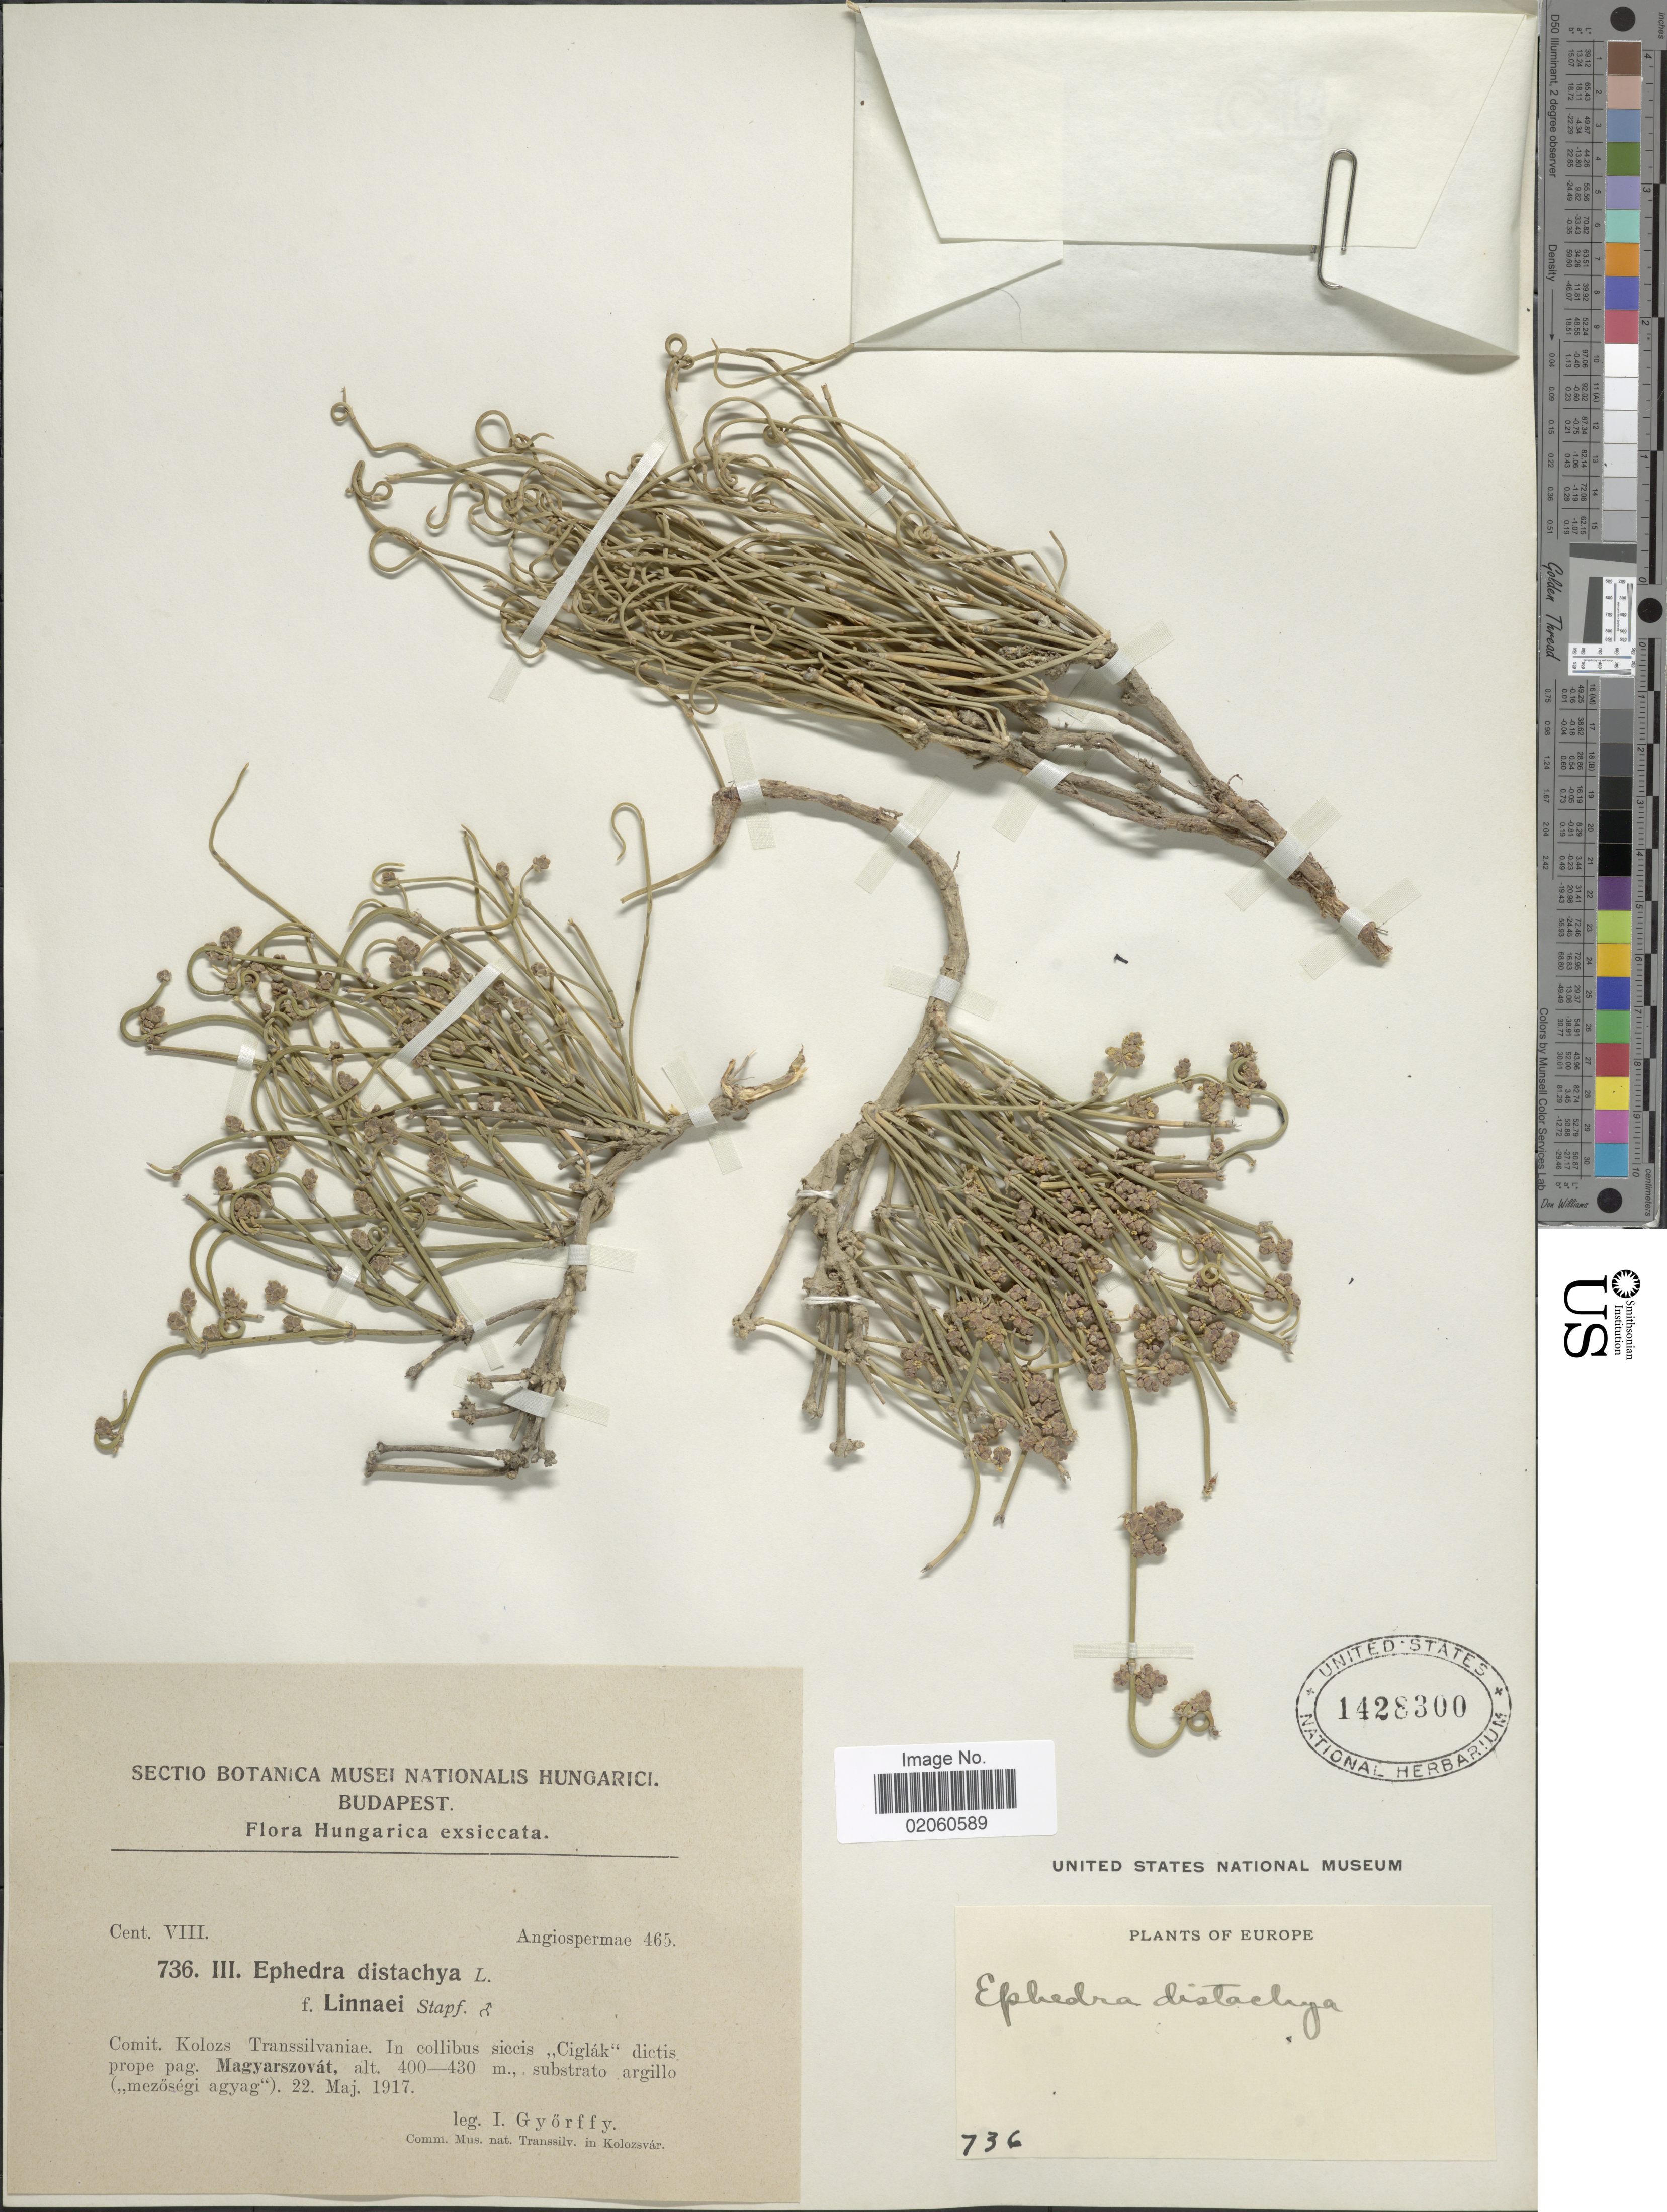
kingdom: Plantae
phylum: Tracheophyta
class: Gnetopsida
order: Ephedrales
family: Ephedraceae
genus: Ephedra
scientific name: Ephedra distachya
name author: L.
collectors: I. Gyorffy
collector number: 736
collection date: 1917-05-22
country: Hungary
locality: Hungarica, Comit, Kolozs, Transsilvaniae, in collibus siccis "Ciglak"dictis prope pag. Magyarszovat.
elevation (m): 400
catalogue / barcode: US 1428300